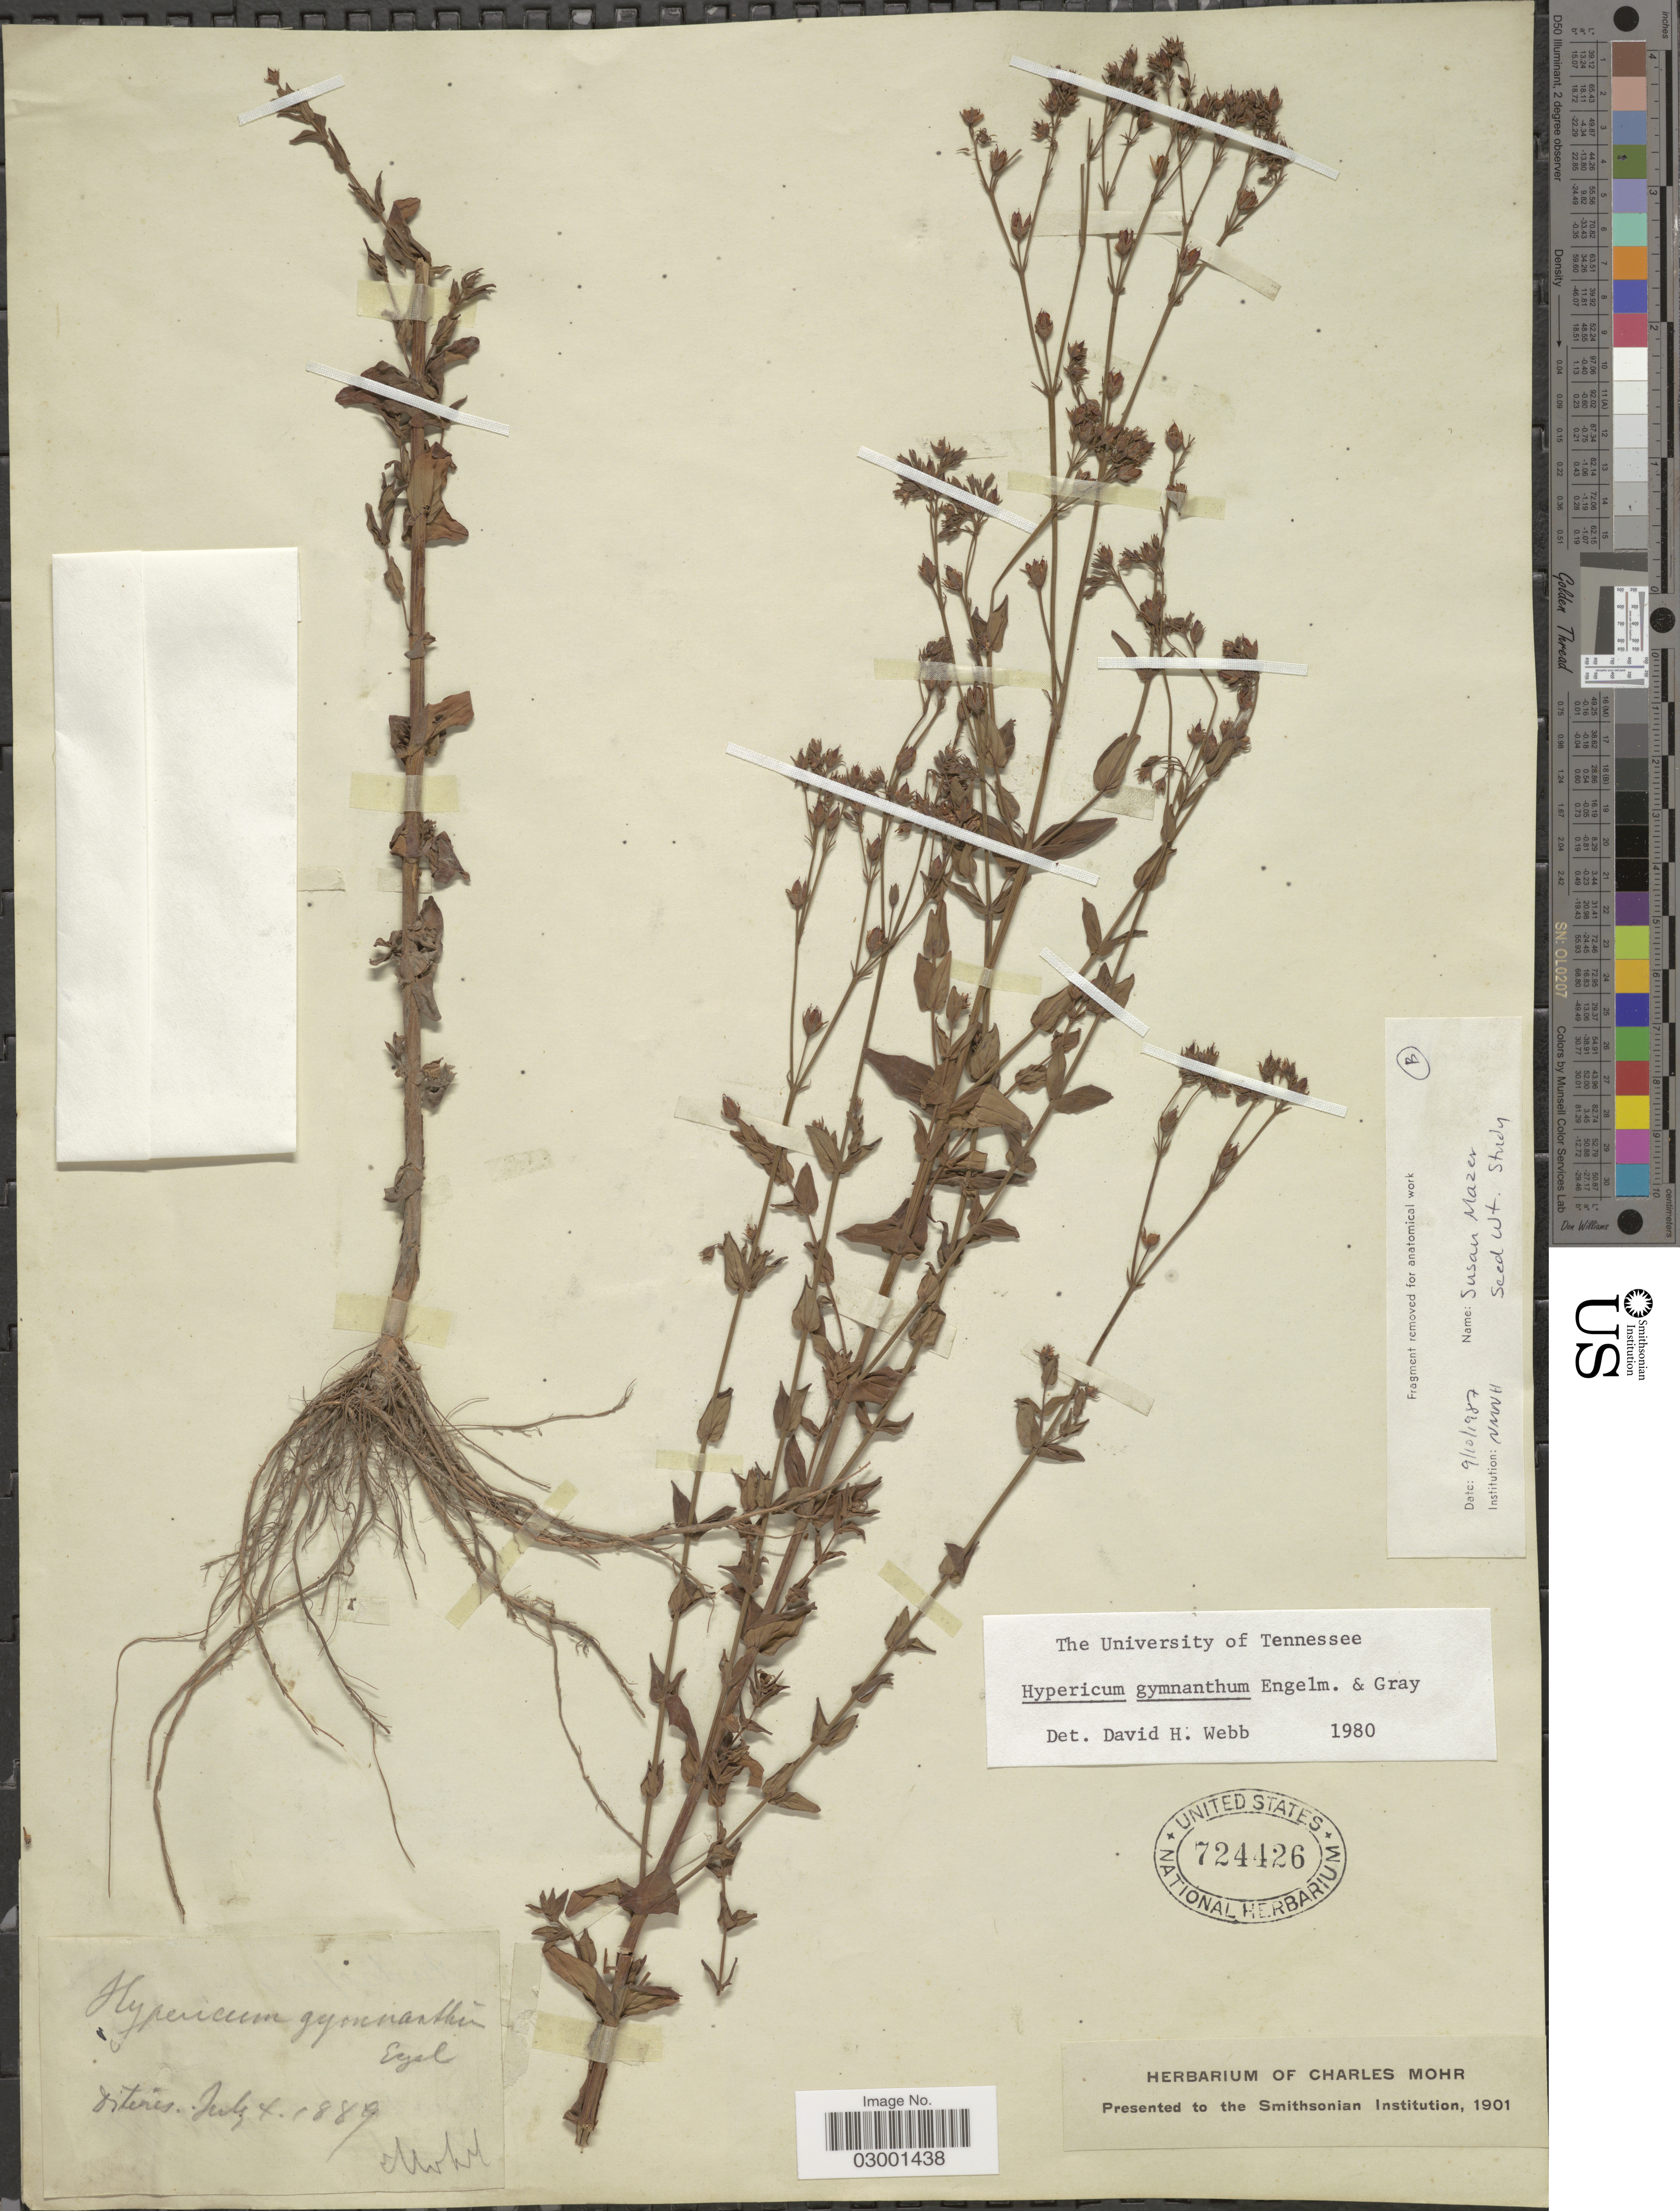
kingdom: Plantae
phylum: Tracheophyta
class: Magnoliopsida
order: Malpighiales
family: Hypericaceae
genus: Hypericum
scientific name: Hypericum gymnanthum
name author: Engelm. & A. Gray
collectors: Mohr, C. T. (herbarium)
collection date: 1889-07-04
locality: Ditinis. [interpreted]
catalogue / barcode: US 724426